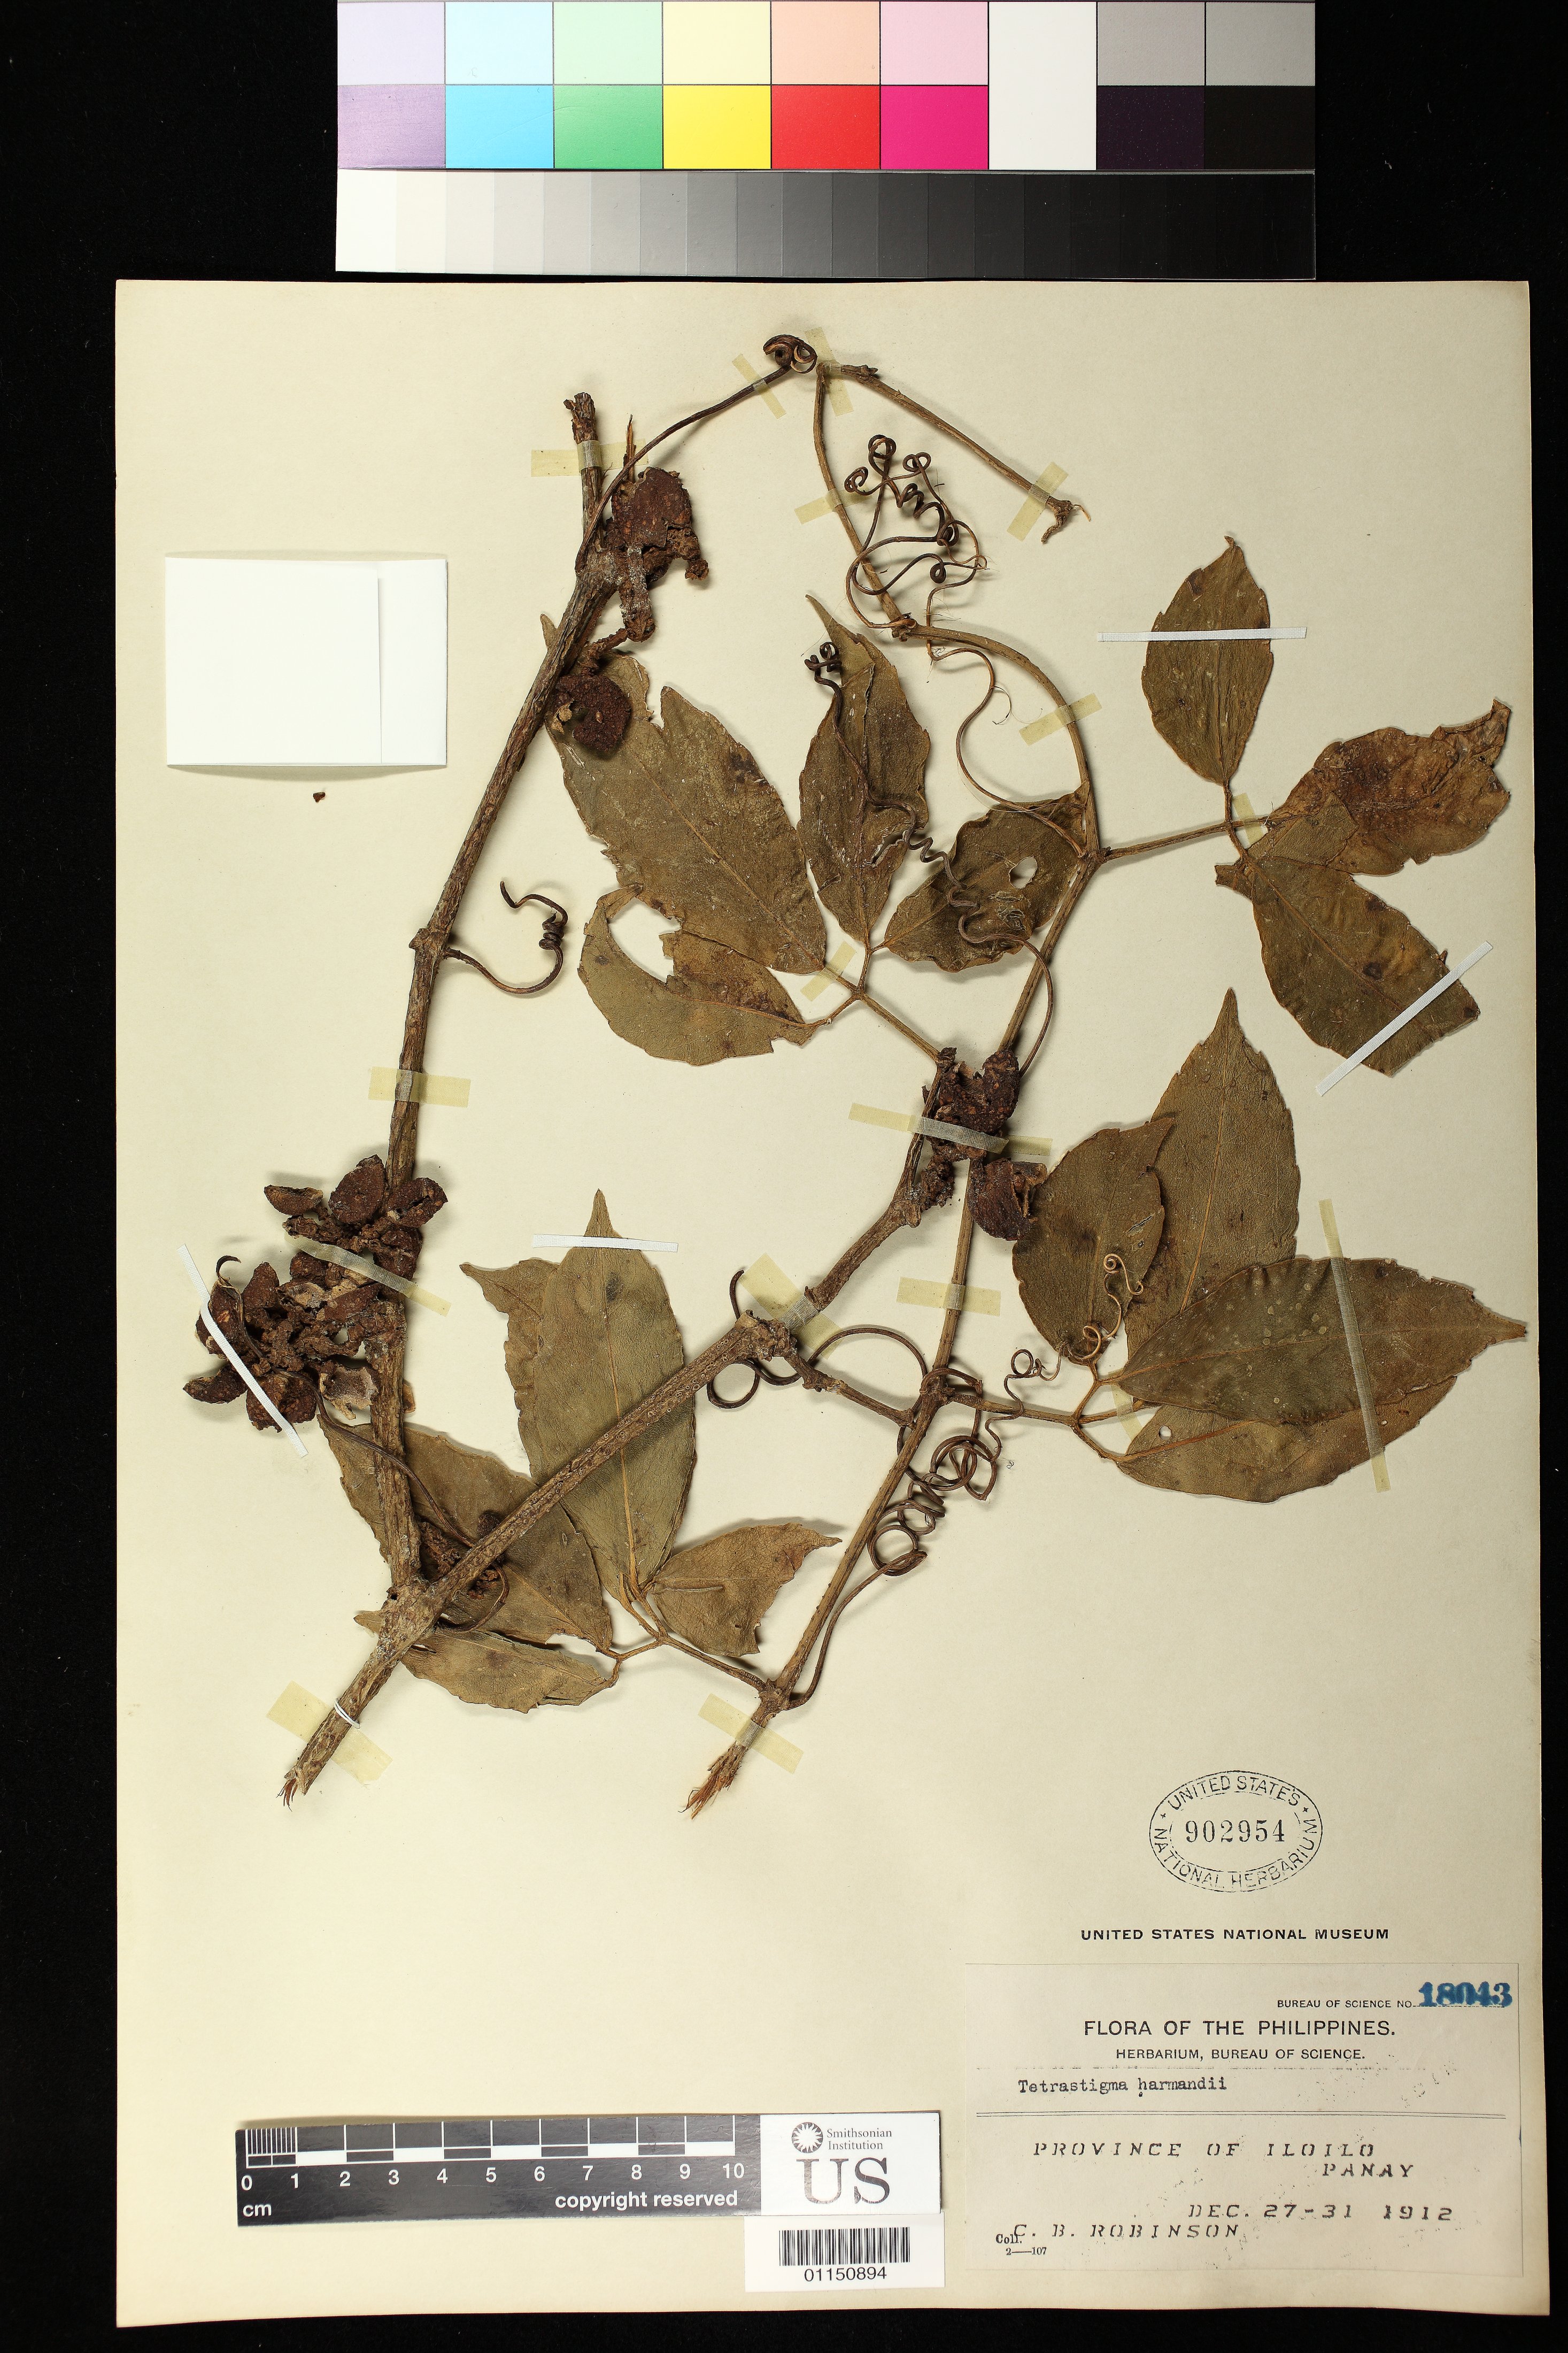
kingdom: Plantae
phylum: Tracheophyta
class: Magnoliopsida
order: Vitales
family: Vitaceae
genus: Tetrastigma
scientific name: Tetrastigma harmandii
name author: Planch.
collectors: C. Robinson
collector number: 18043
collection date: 1912-12-27/1912-12-31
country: Philippines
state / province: Western Visayas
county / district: Iloilo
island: Panay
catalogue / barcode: US 902954